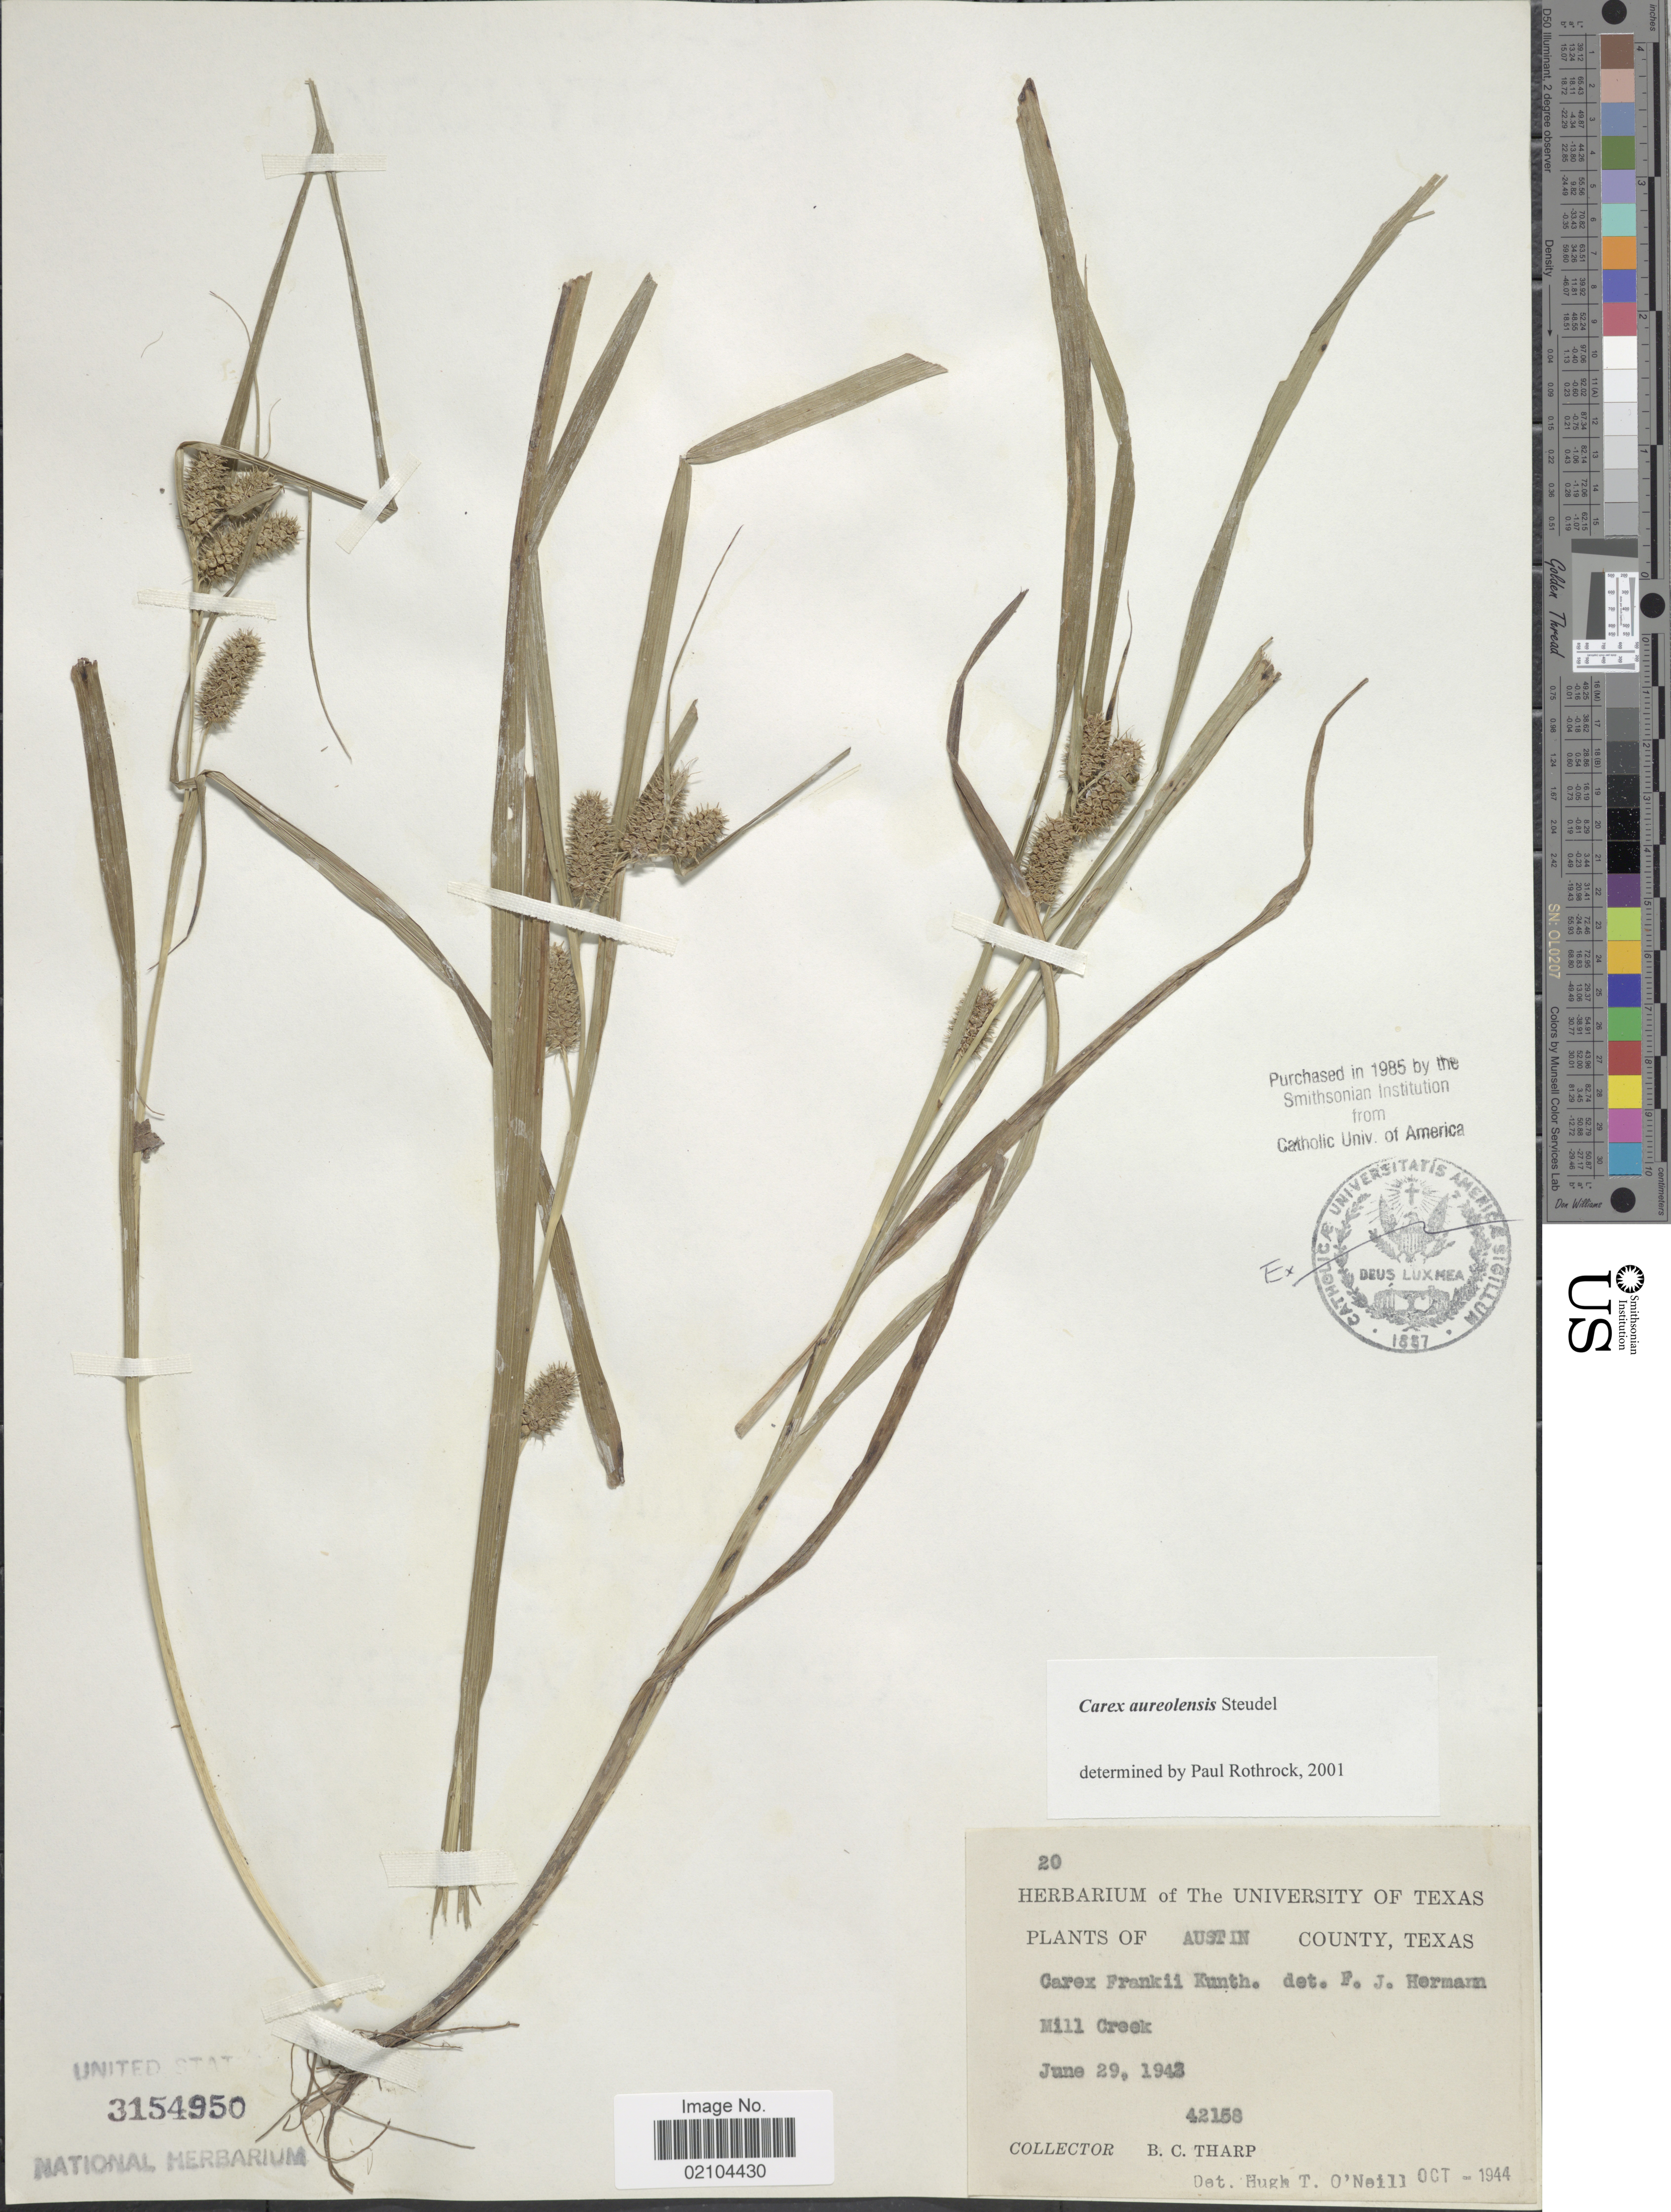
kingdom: Plantae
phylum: Tracheophyta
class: Liliopsida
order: Poales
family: Cyperaceae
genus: Carex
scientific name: Carex aureolensis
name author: Steud.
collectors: B. C. Tharp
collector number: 42158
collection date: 1942-06-29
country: United States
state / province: Texas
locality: Austin County, Mill Creek.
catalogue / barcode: US 3154950